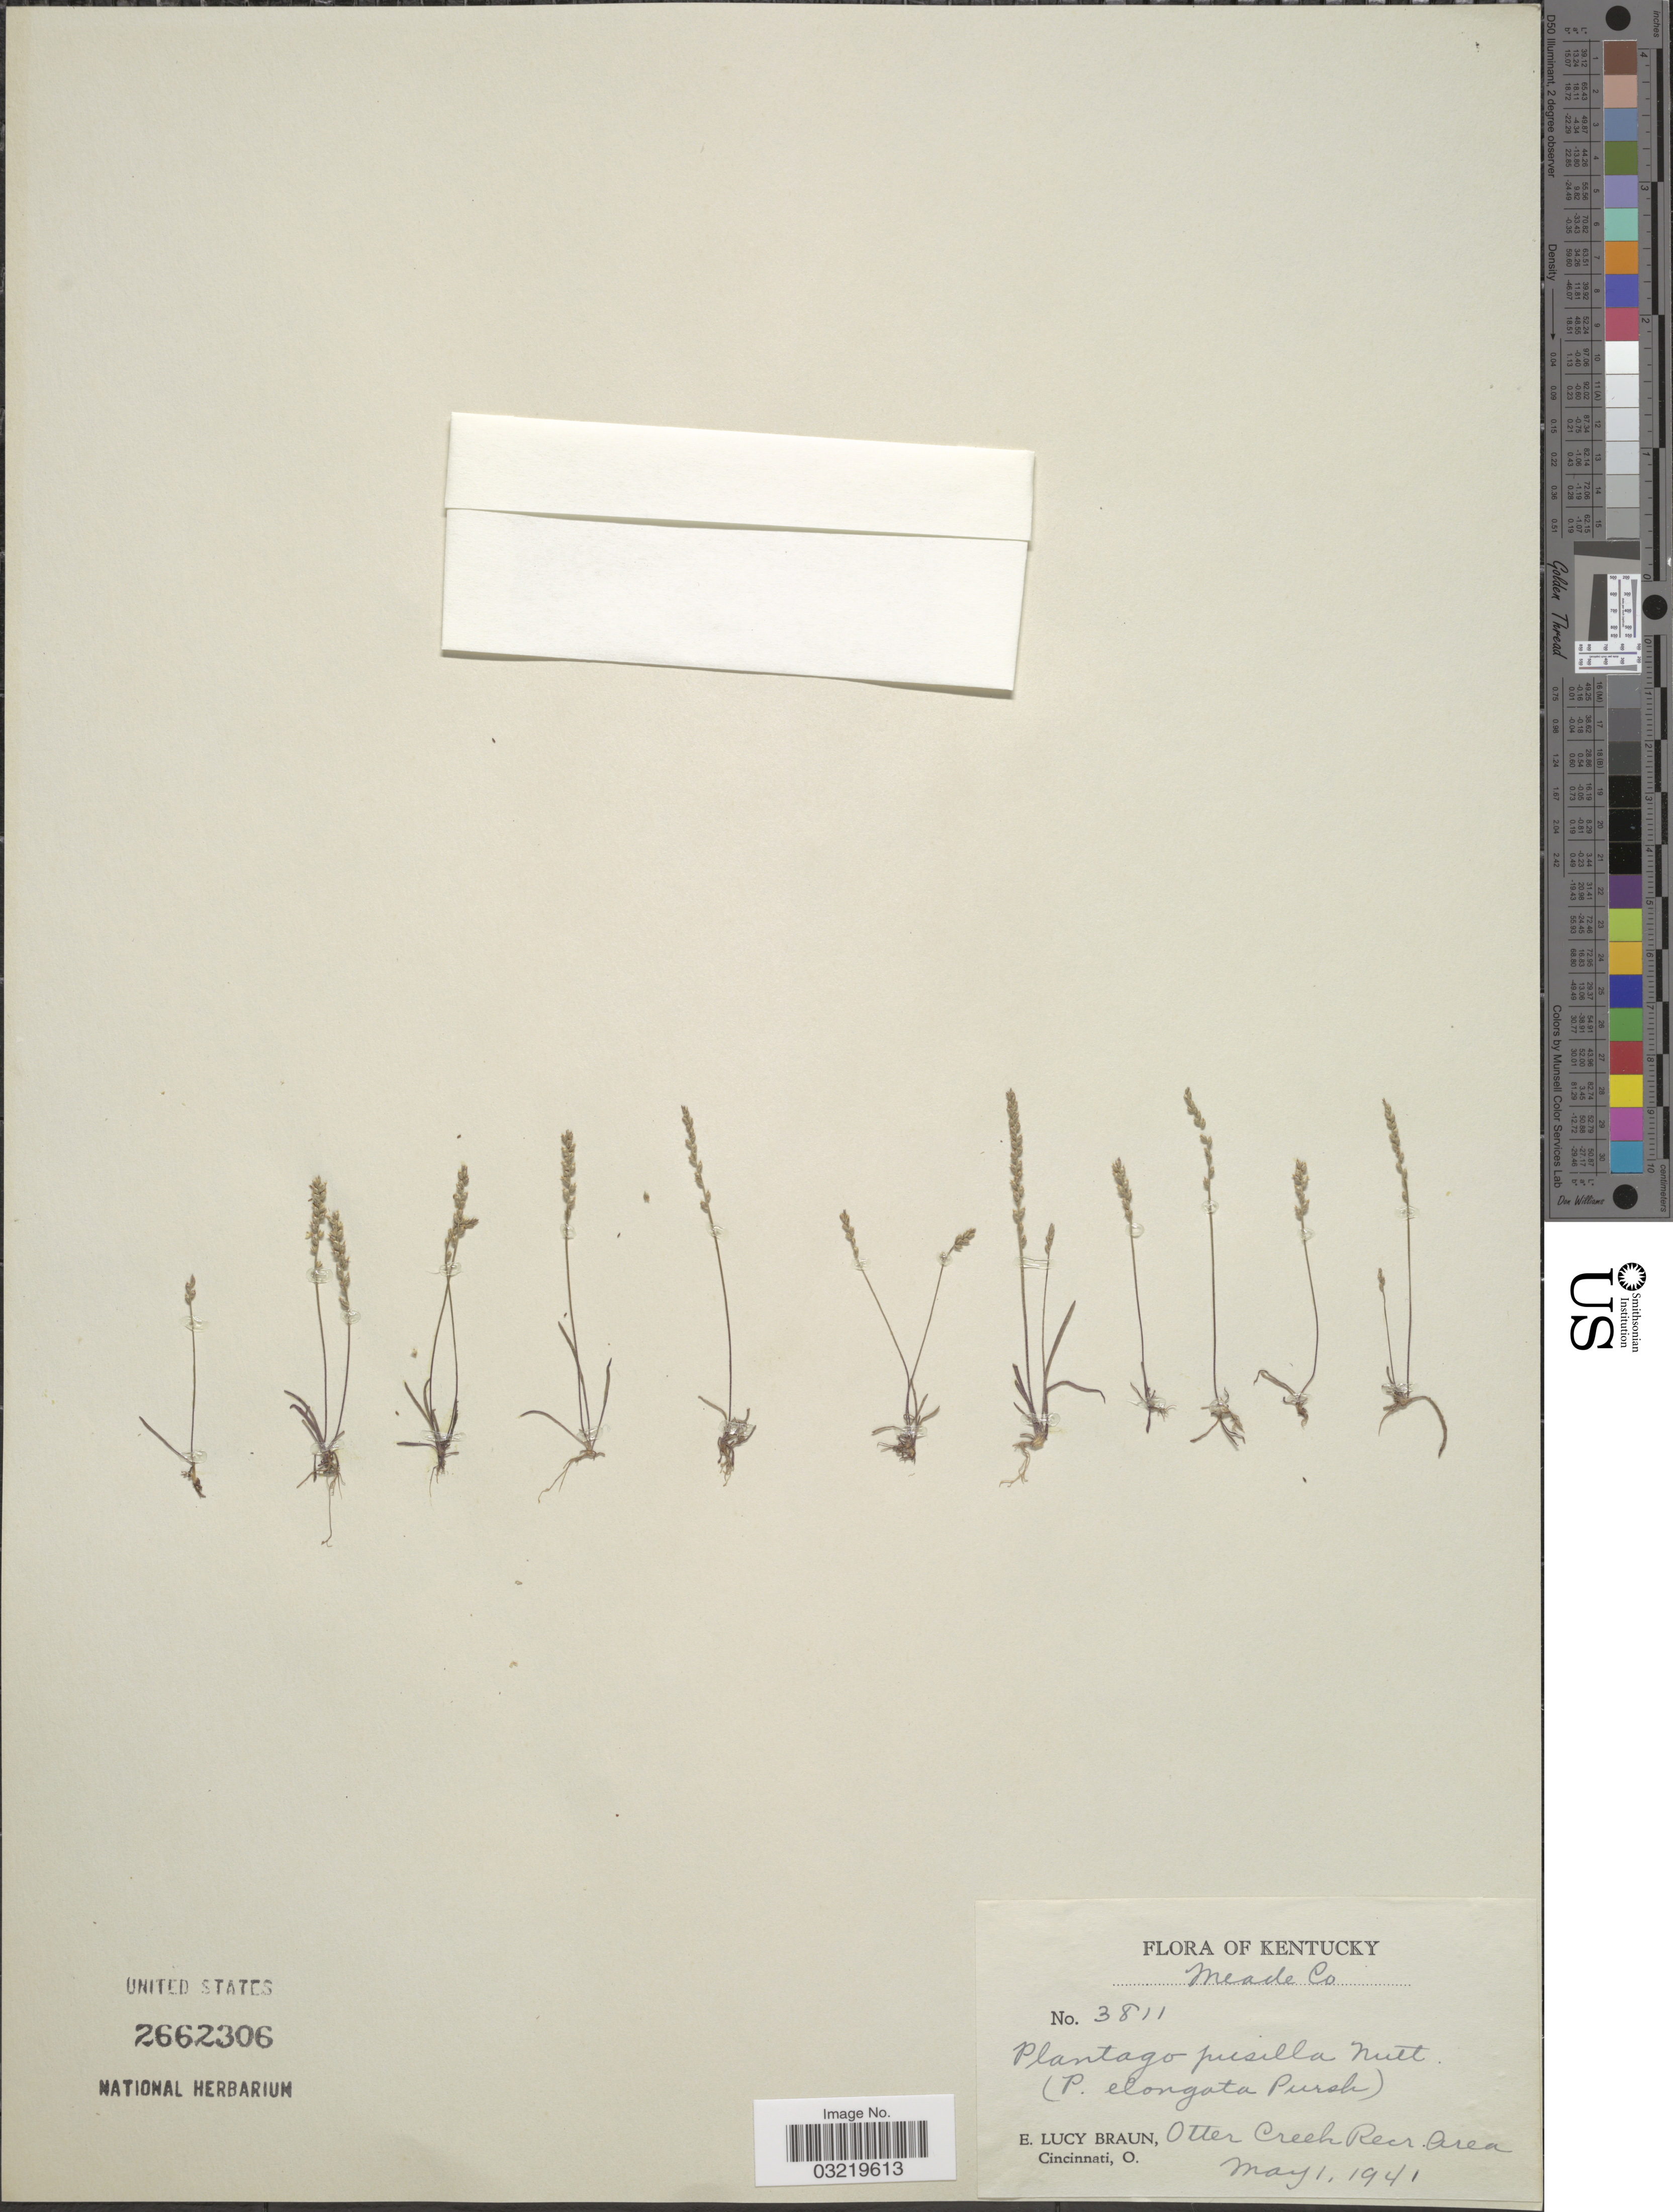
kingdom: Plantae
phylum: Tracheophyta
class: Magnoliopsida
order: Lamiales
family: Plantaginaceae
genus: Plantago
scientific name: Plantago pusilla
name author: Nutt.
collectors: E. L. Braun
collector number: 3811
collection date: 1941-05-01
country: United States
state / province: Kentucky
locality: Meade Co. Otter Creek Recr. Area.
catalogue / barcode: US 2662306